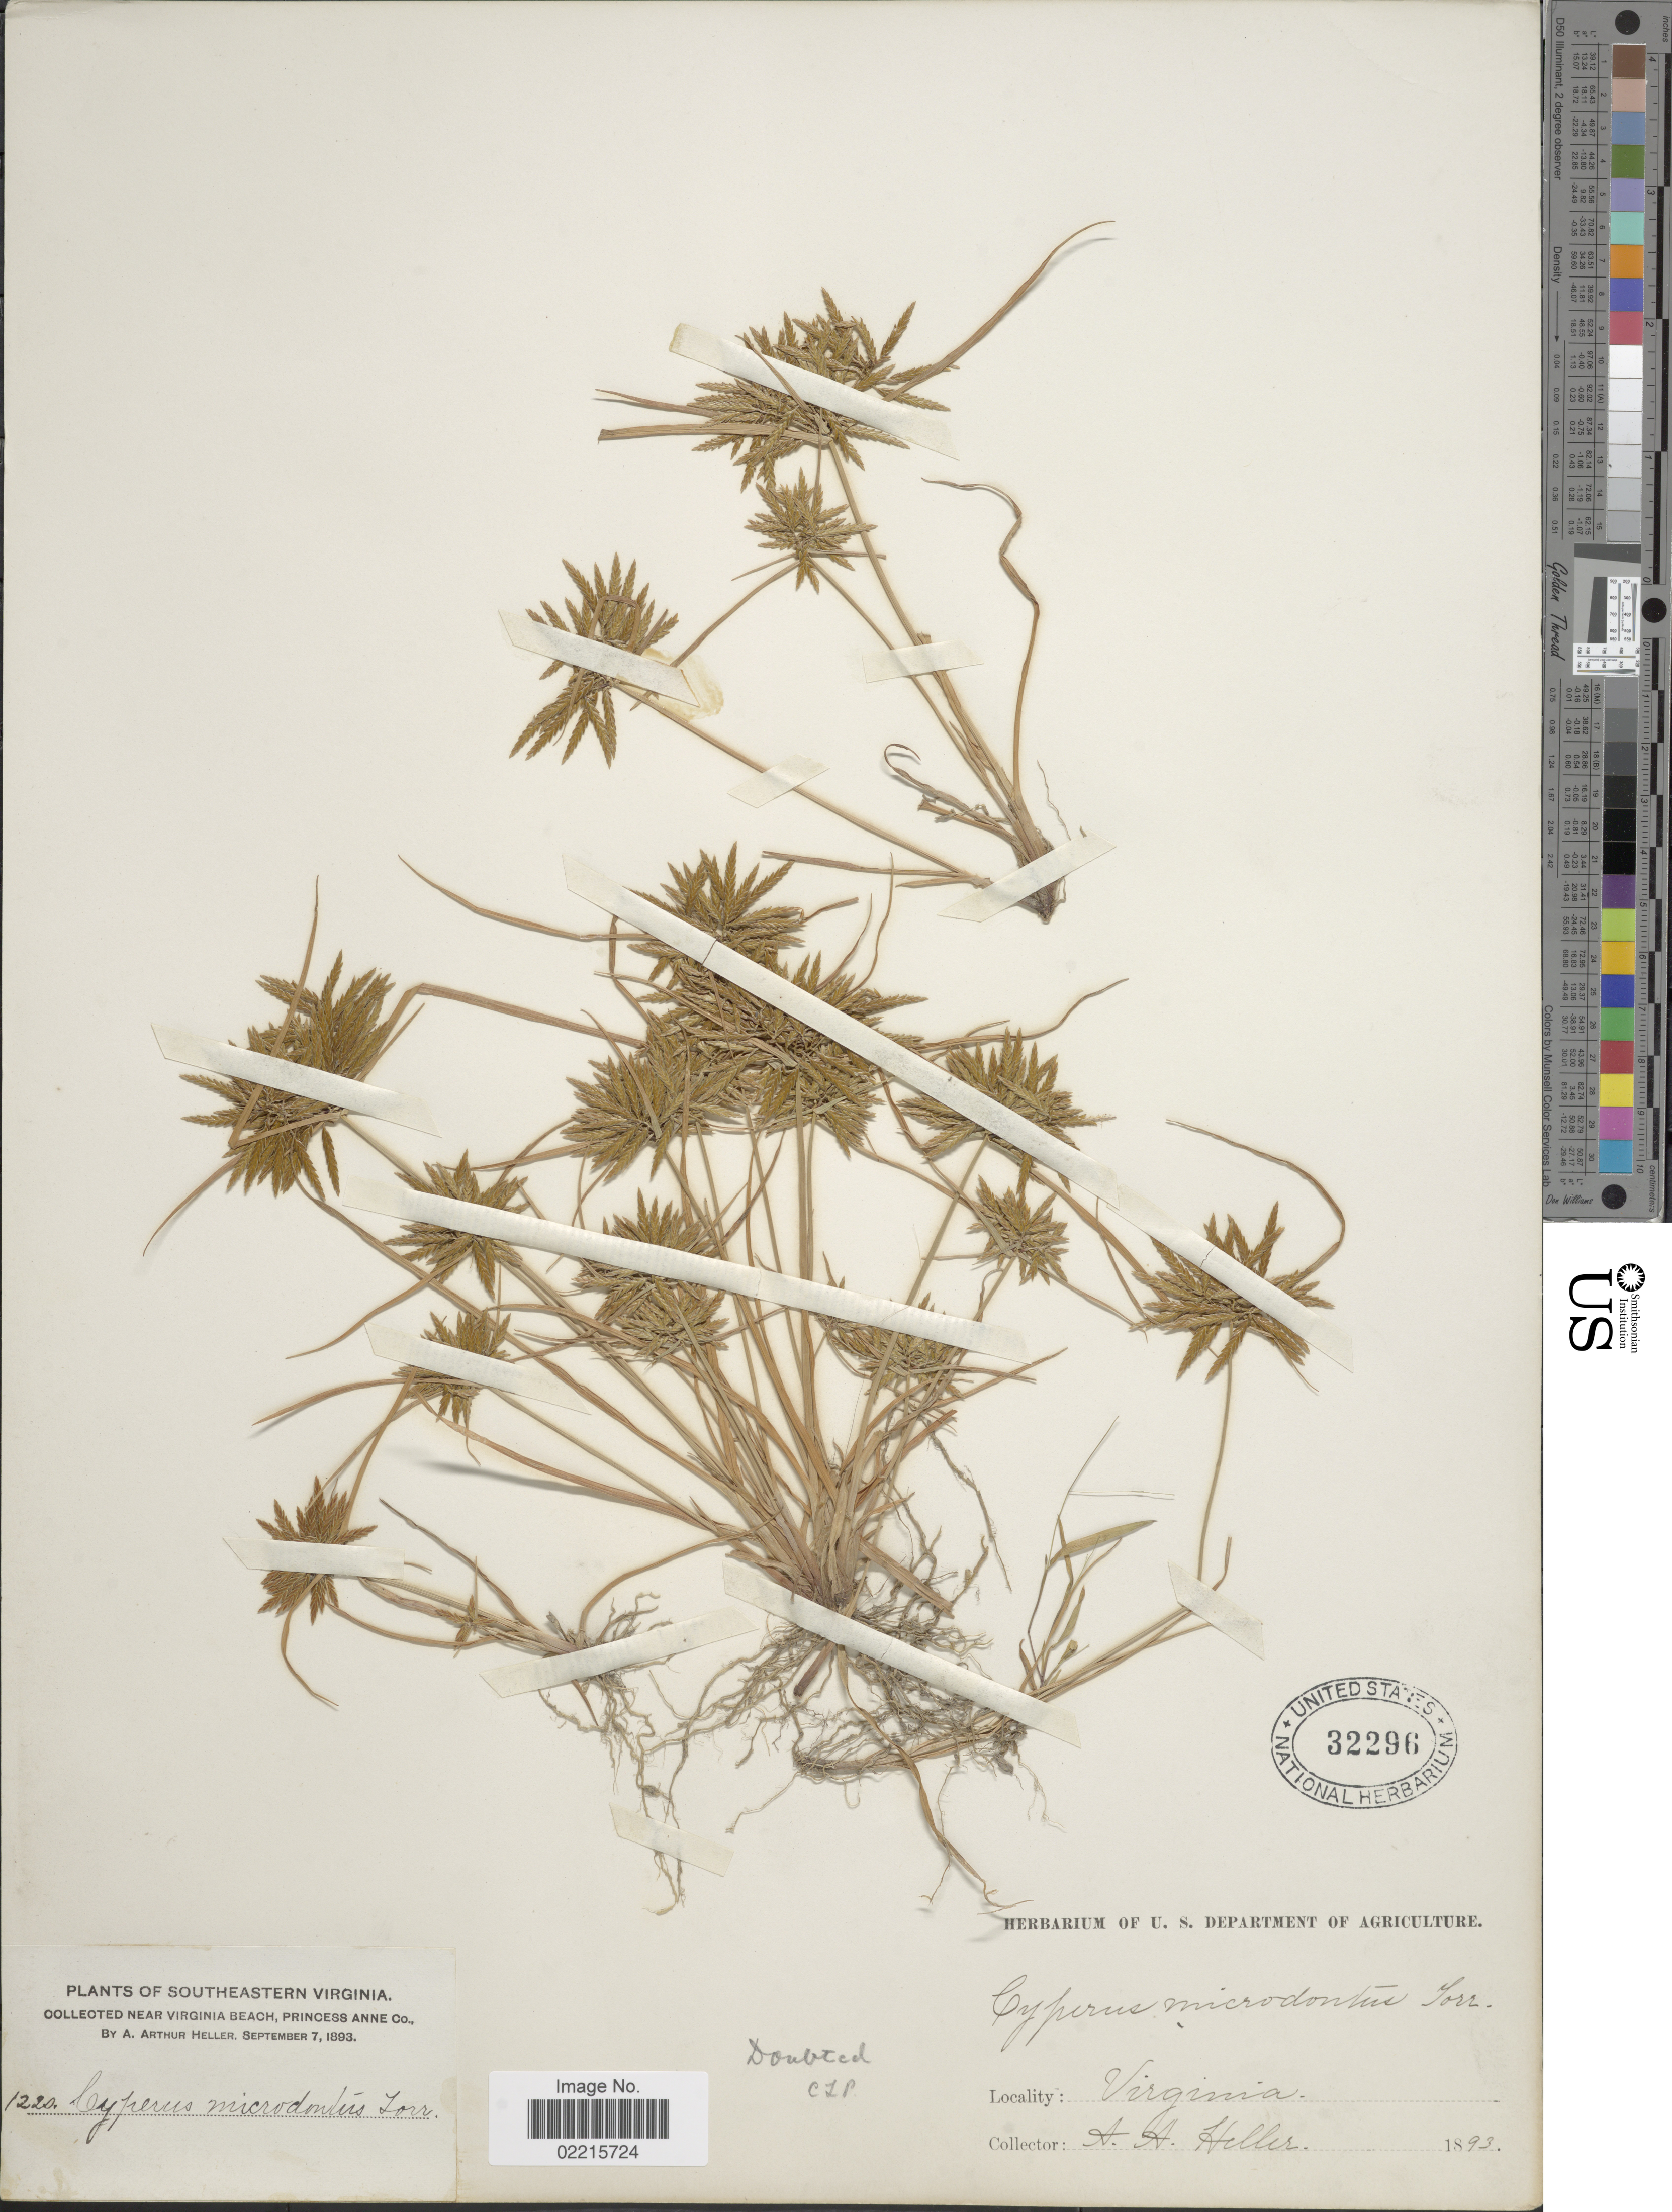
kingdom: Plantae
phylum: Tracheophyta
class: Liliopsida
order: Poales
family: Cyperaceae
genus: Cyperus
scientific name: Cyperus filicinus Vahl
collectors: A. A. Heller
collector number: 1220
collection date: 1893-09-07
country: United States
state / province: Virginia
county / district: City of Virginia Beach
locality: Southeastern Virginia. Near Virginia Beach, Princess Anne (=historic county name) Co.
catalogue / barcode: US 32296